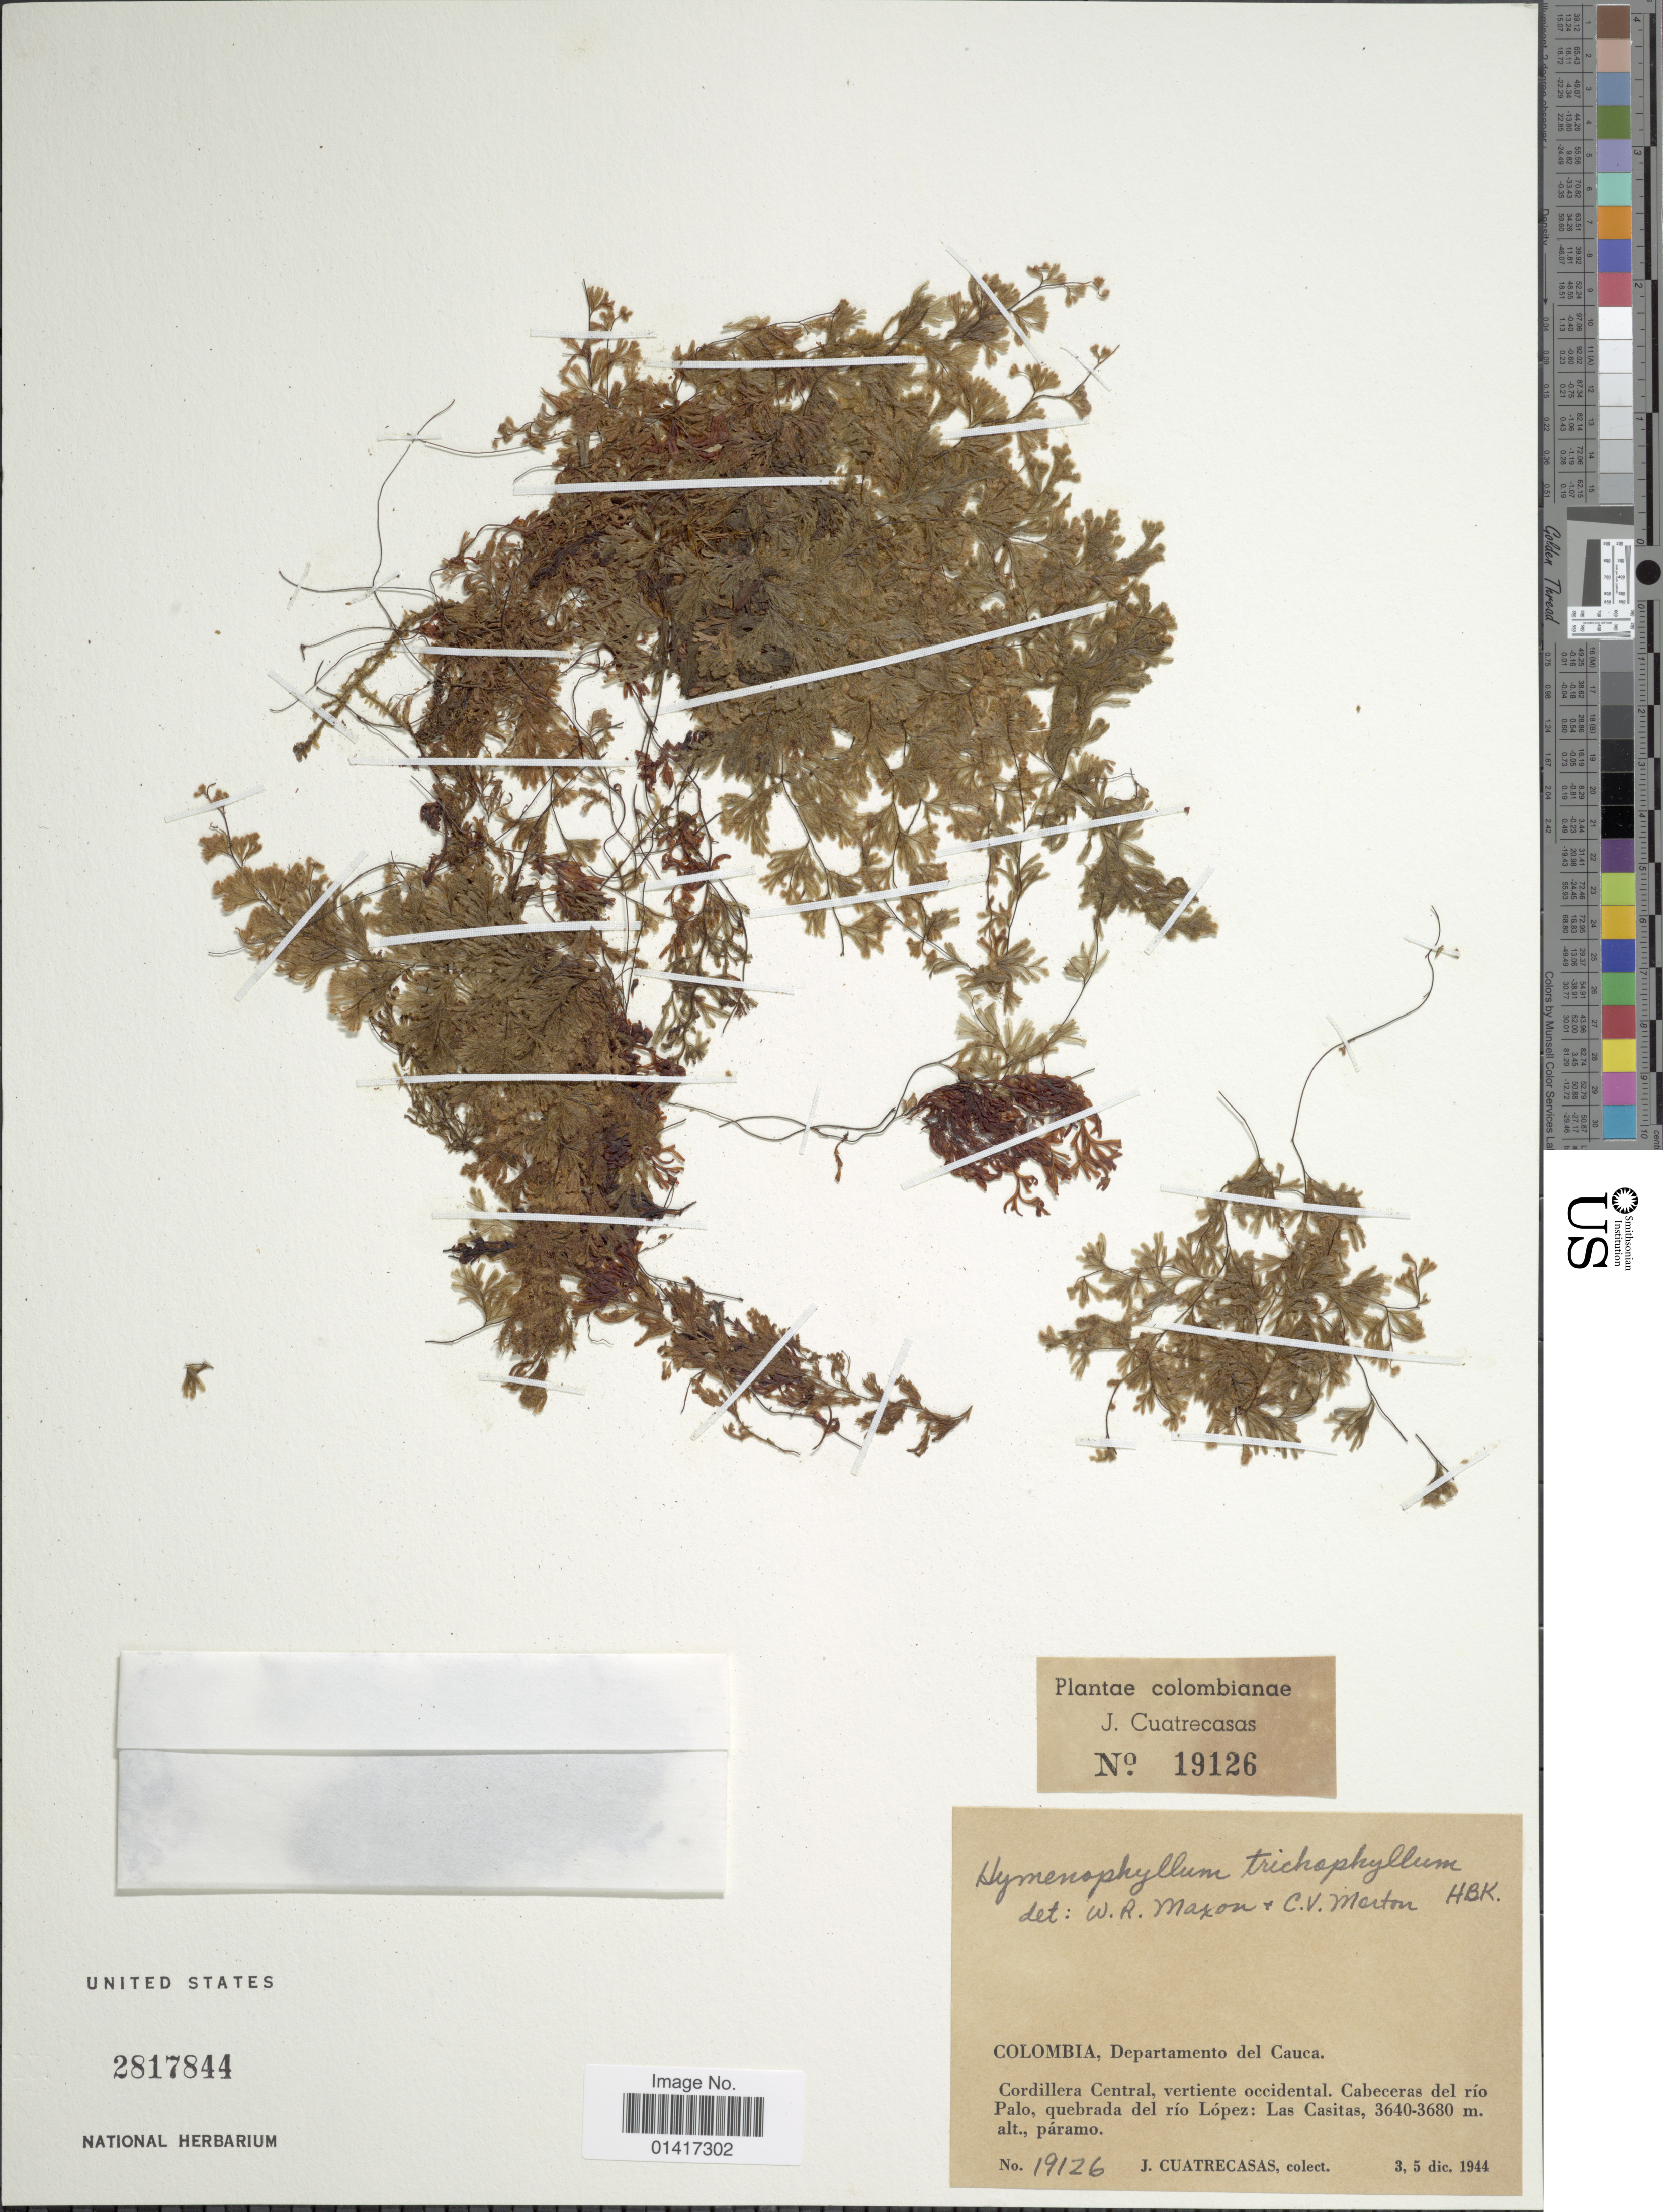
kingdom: Plantae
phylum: Tracheophyta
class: Polypodiopsida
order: Hymenophyllales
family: Hymenophyllaceae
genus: Hymenophyllum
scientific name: Hymenophyllum trichophyllum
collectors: J. Cuatrecasas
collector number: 19126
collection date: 1944-12-03/1944-12-05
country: Colombia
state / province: Cauca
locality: Departamento del Cauca. Cordillera Central, vertiente occidental, Cabeceras del rio Palo, quebrada del rio Lopez: Las Casitas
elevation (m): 3640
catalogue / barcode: US 2817844